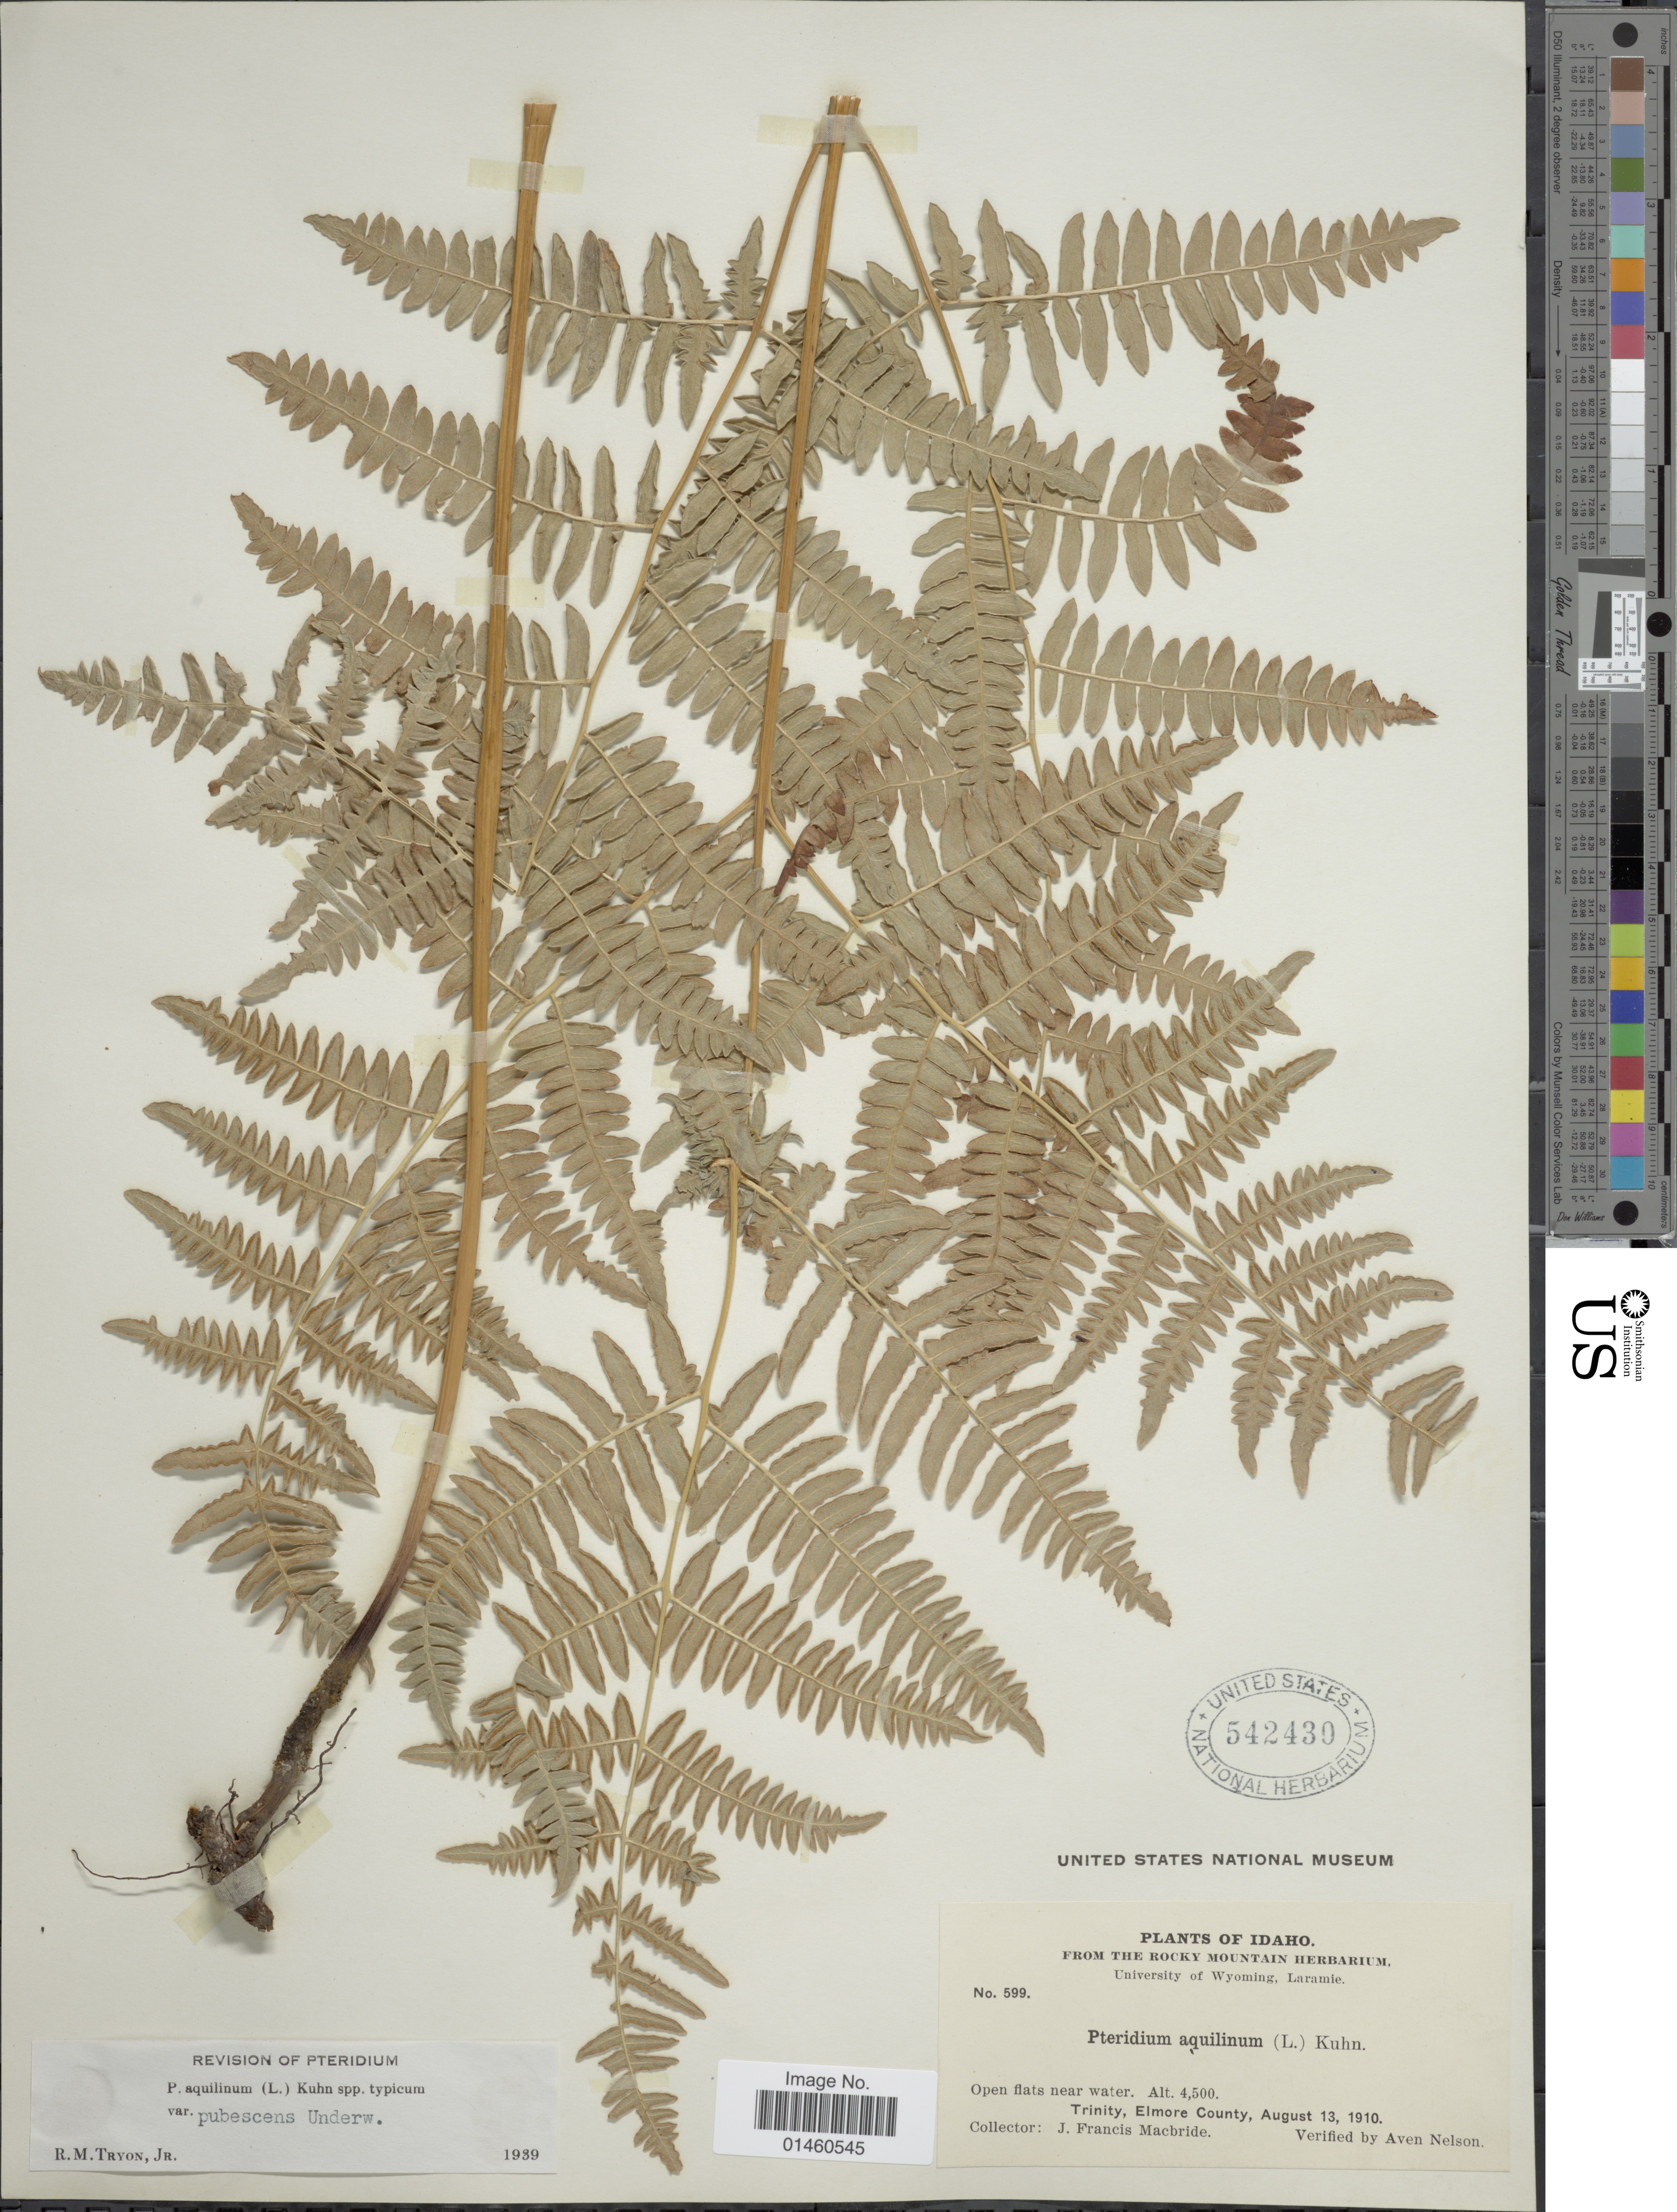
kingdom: Plantae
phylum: Tracheophyta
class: Polypodiopsida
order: Polypodiales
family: Dennstaedtiaceae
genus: Pteridium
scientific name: Pteridium pubescens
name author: (Underw.) Christenh.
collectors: J. F. Macbride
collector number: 599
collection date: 1910-08-13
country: United States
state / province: Idaho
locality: Trinity, Elmore County.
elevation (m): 1372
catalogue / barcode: US 542430